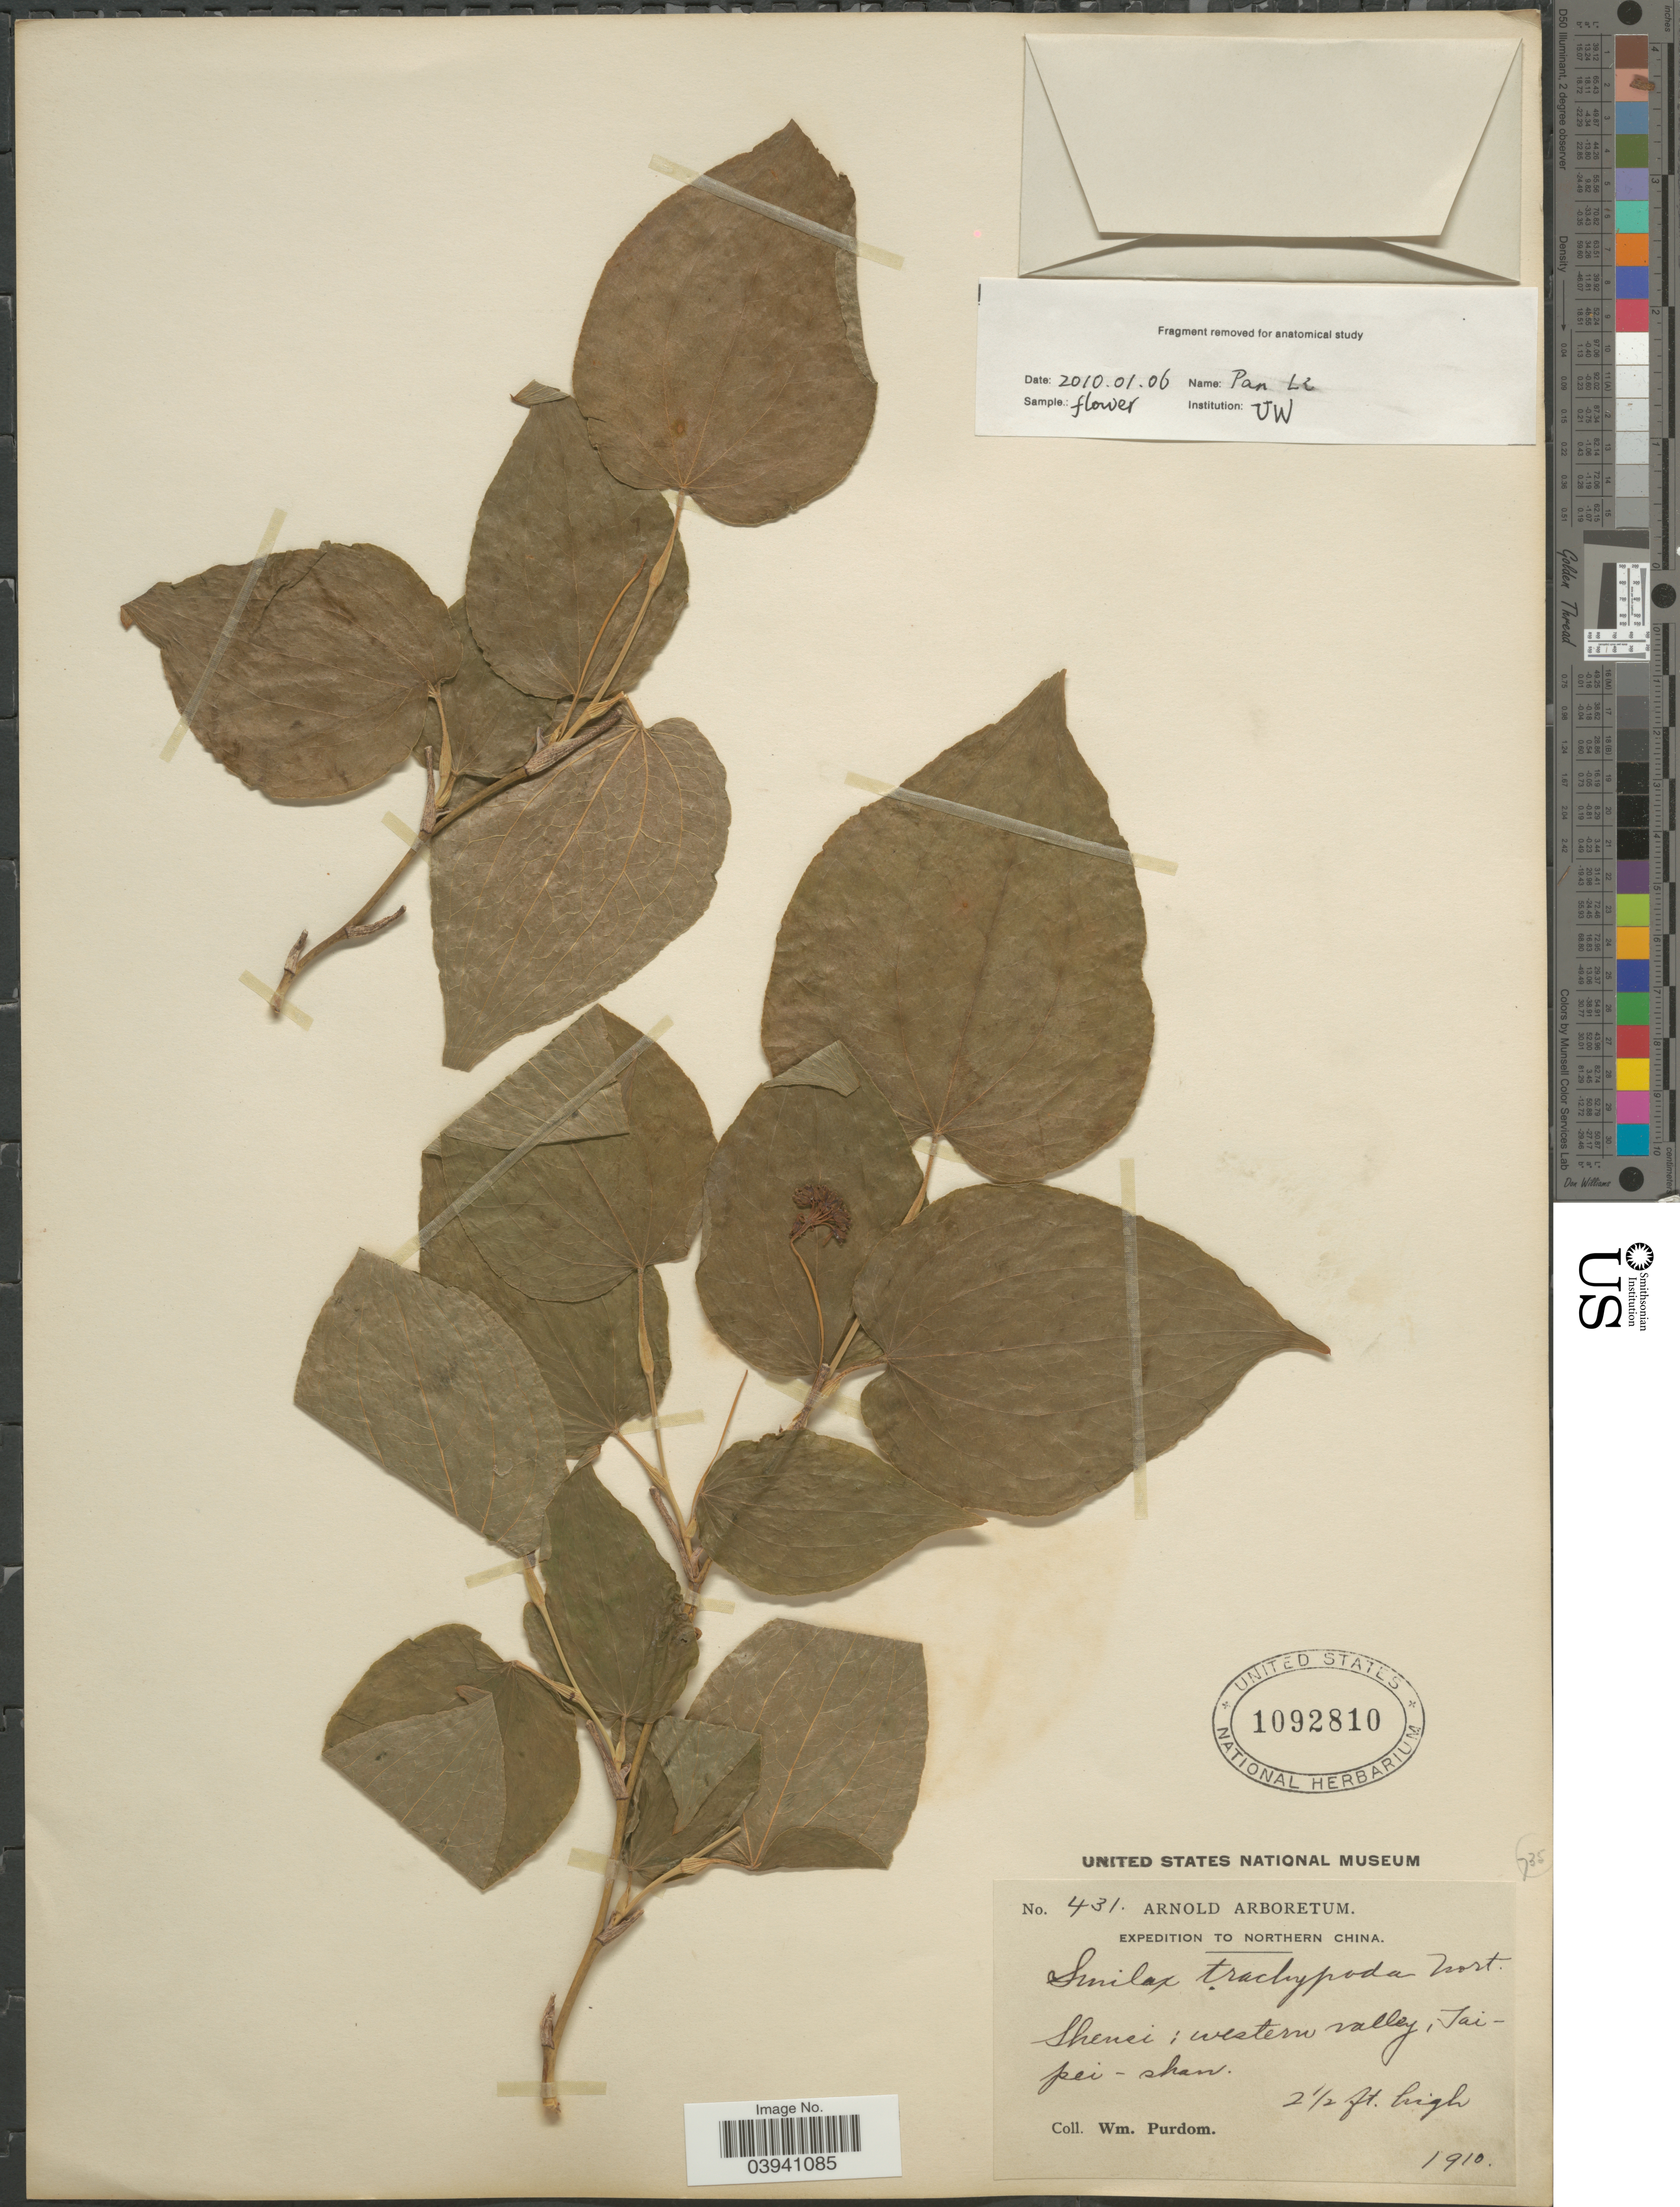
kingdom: Plantae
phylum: Tracheophyta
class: Liliopsida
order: Liliales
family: Smilacaceae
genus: Smilax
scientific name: Smilax trachypoda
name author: J.B. Norton in Sarg.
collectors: W. Purdom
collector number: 431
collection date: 1910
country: China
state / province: Shaanxi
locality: Northern China. Shensi: western valley, Tai-pei-shan.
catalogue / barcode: US 1092810